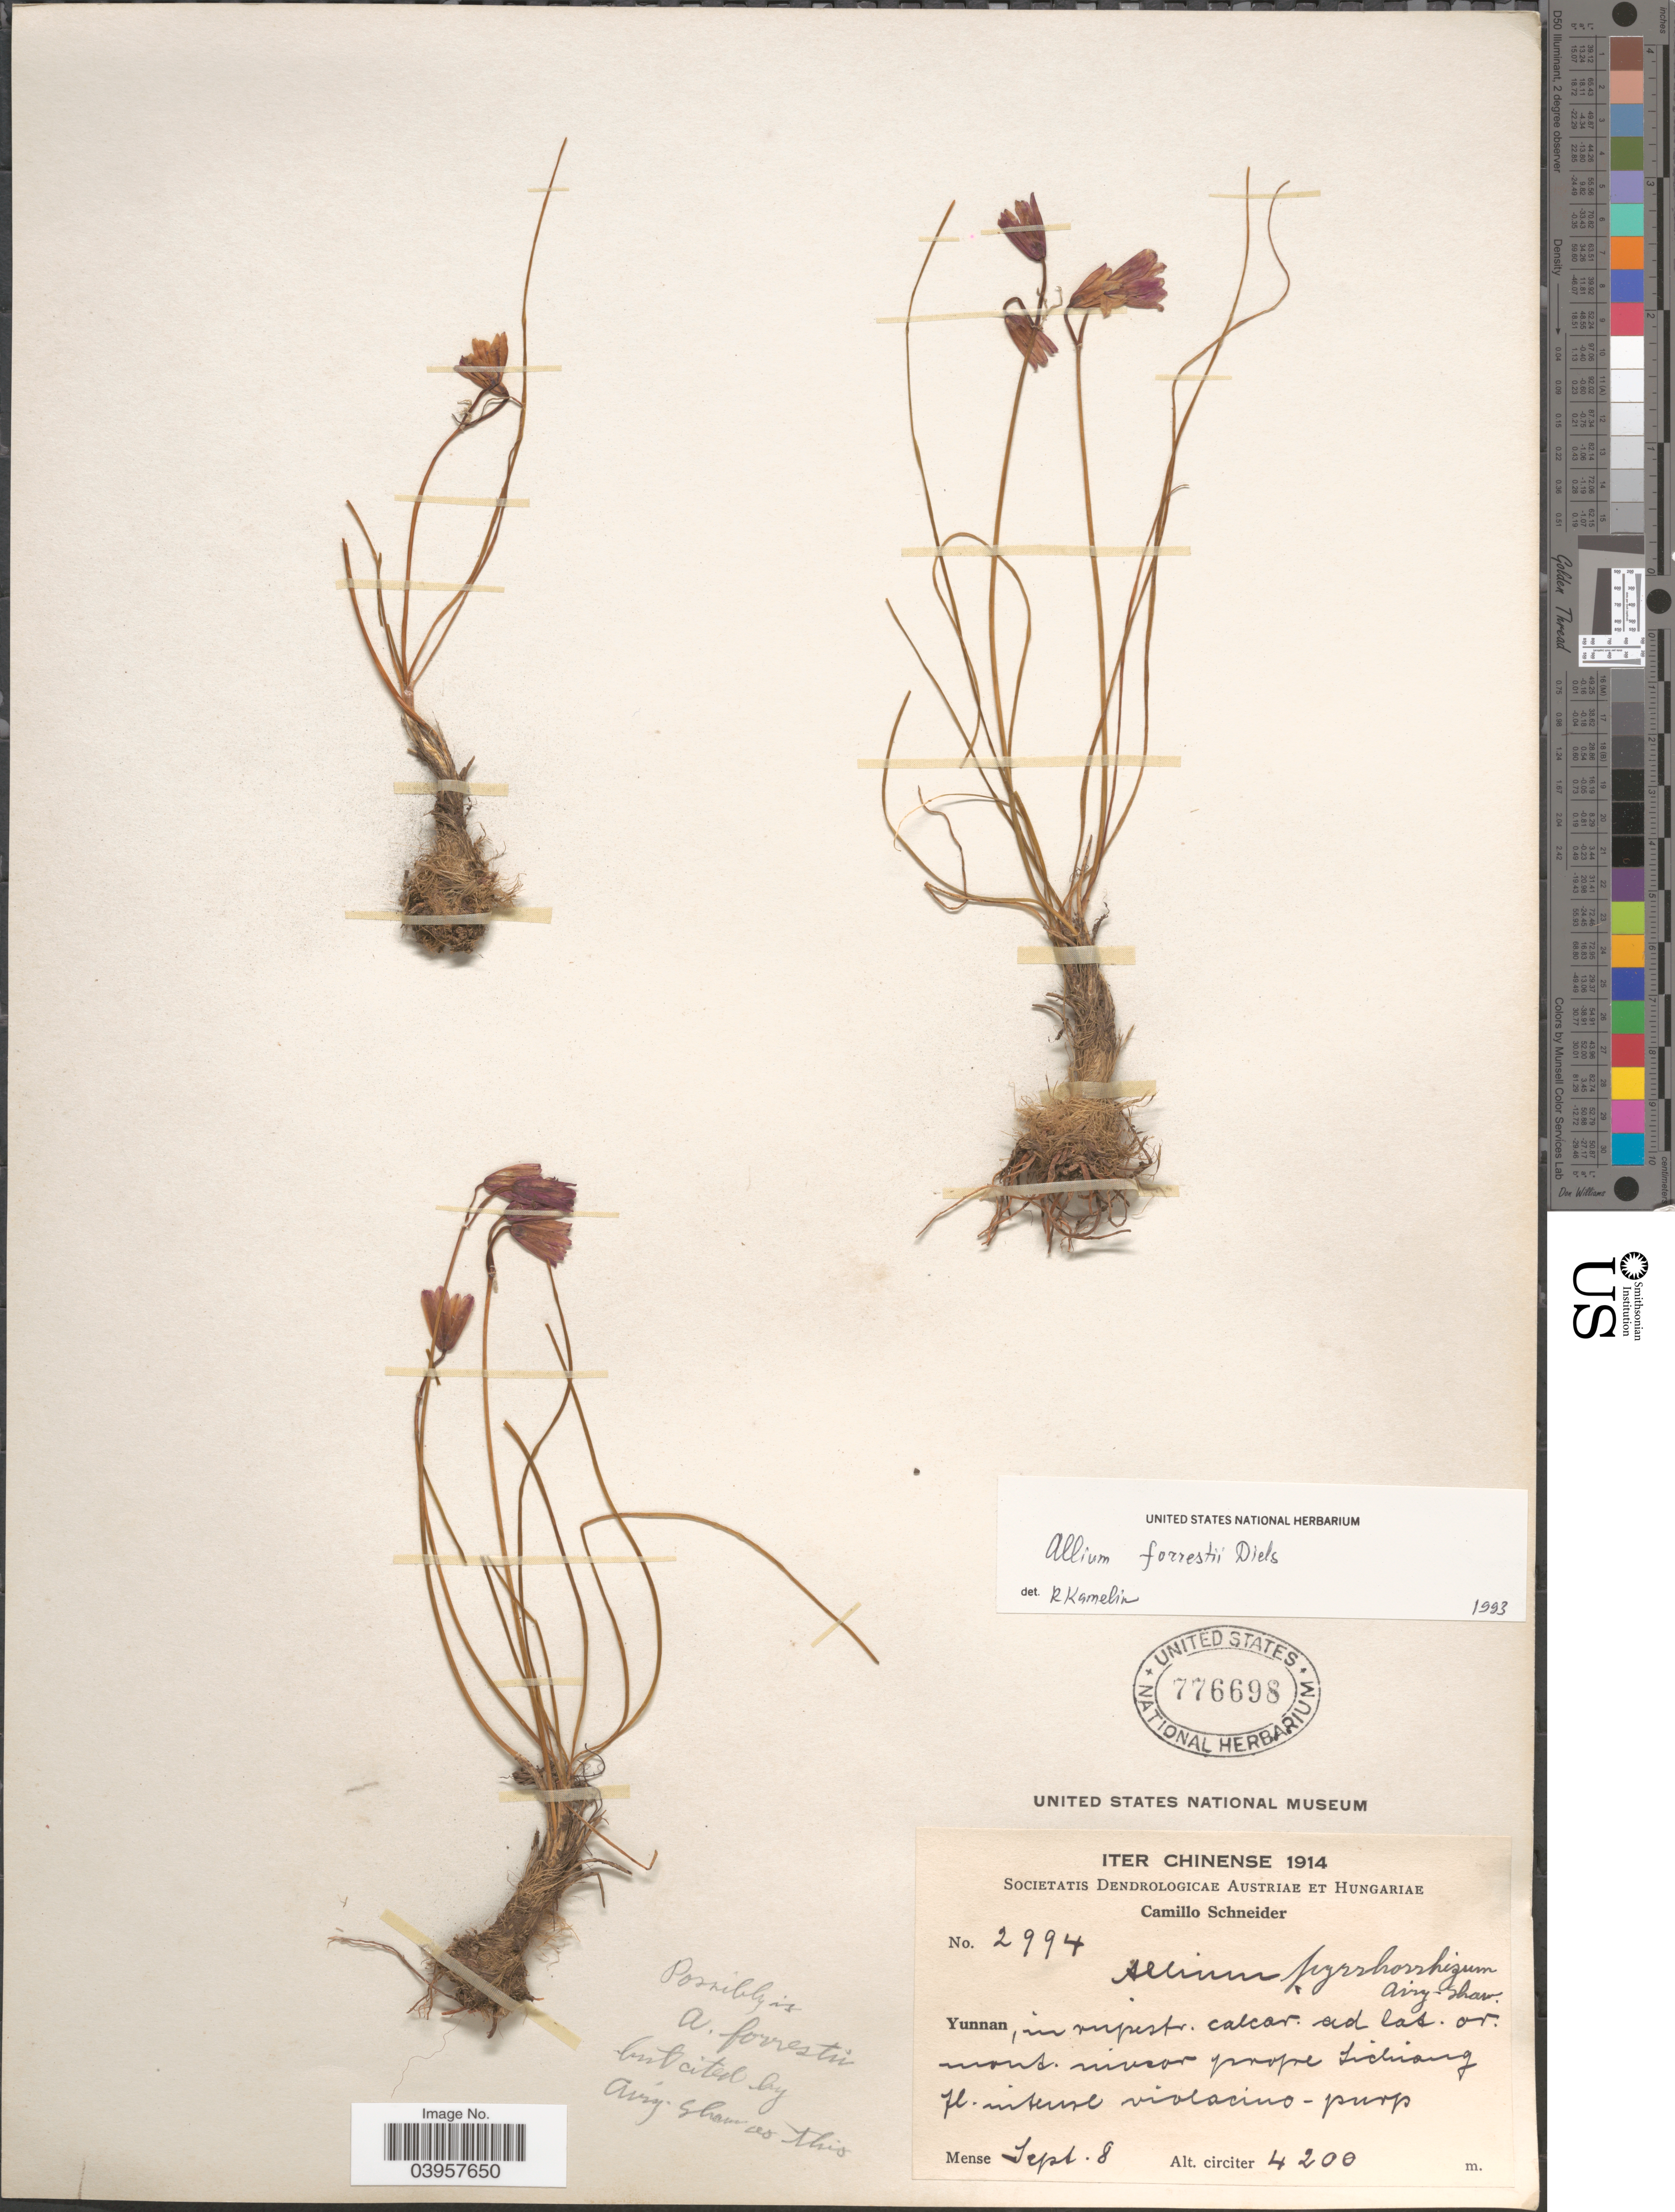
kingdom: Plantae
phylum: Tracheophyta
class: Liliopsida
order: Asparagales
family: Amaryllidaceae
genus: Allium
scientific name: Allium forrestii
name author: Diels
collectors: C. K. Schneider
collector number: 2994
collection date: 1914-09-08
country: China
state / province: Yunnan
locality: Yunnan, in rupestr. calcar. ad las. or. mont. niveor prope Lichiang.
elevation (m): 4200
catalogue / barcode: US 776698